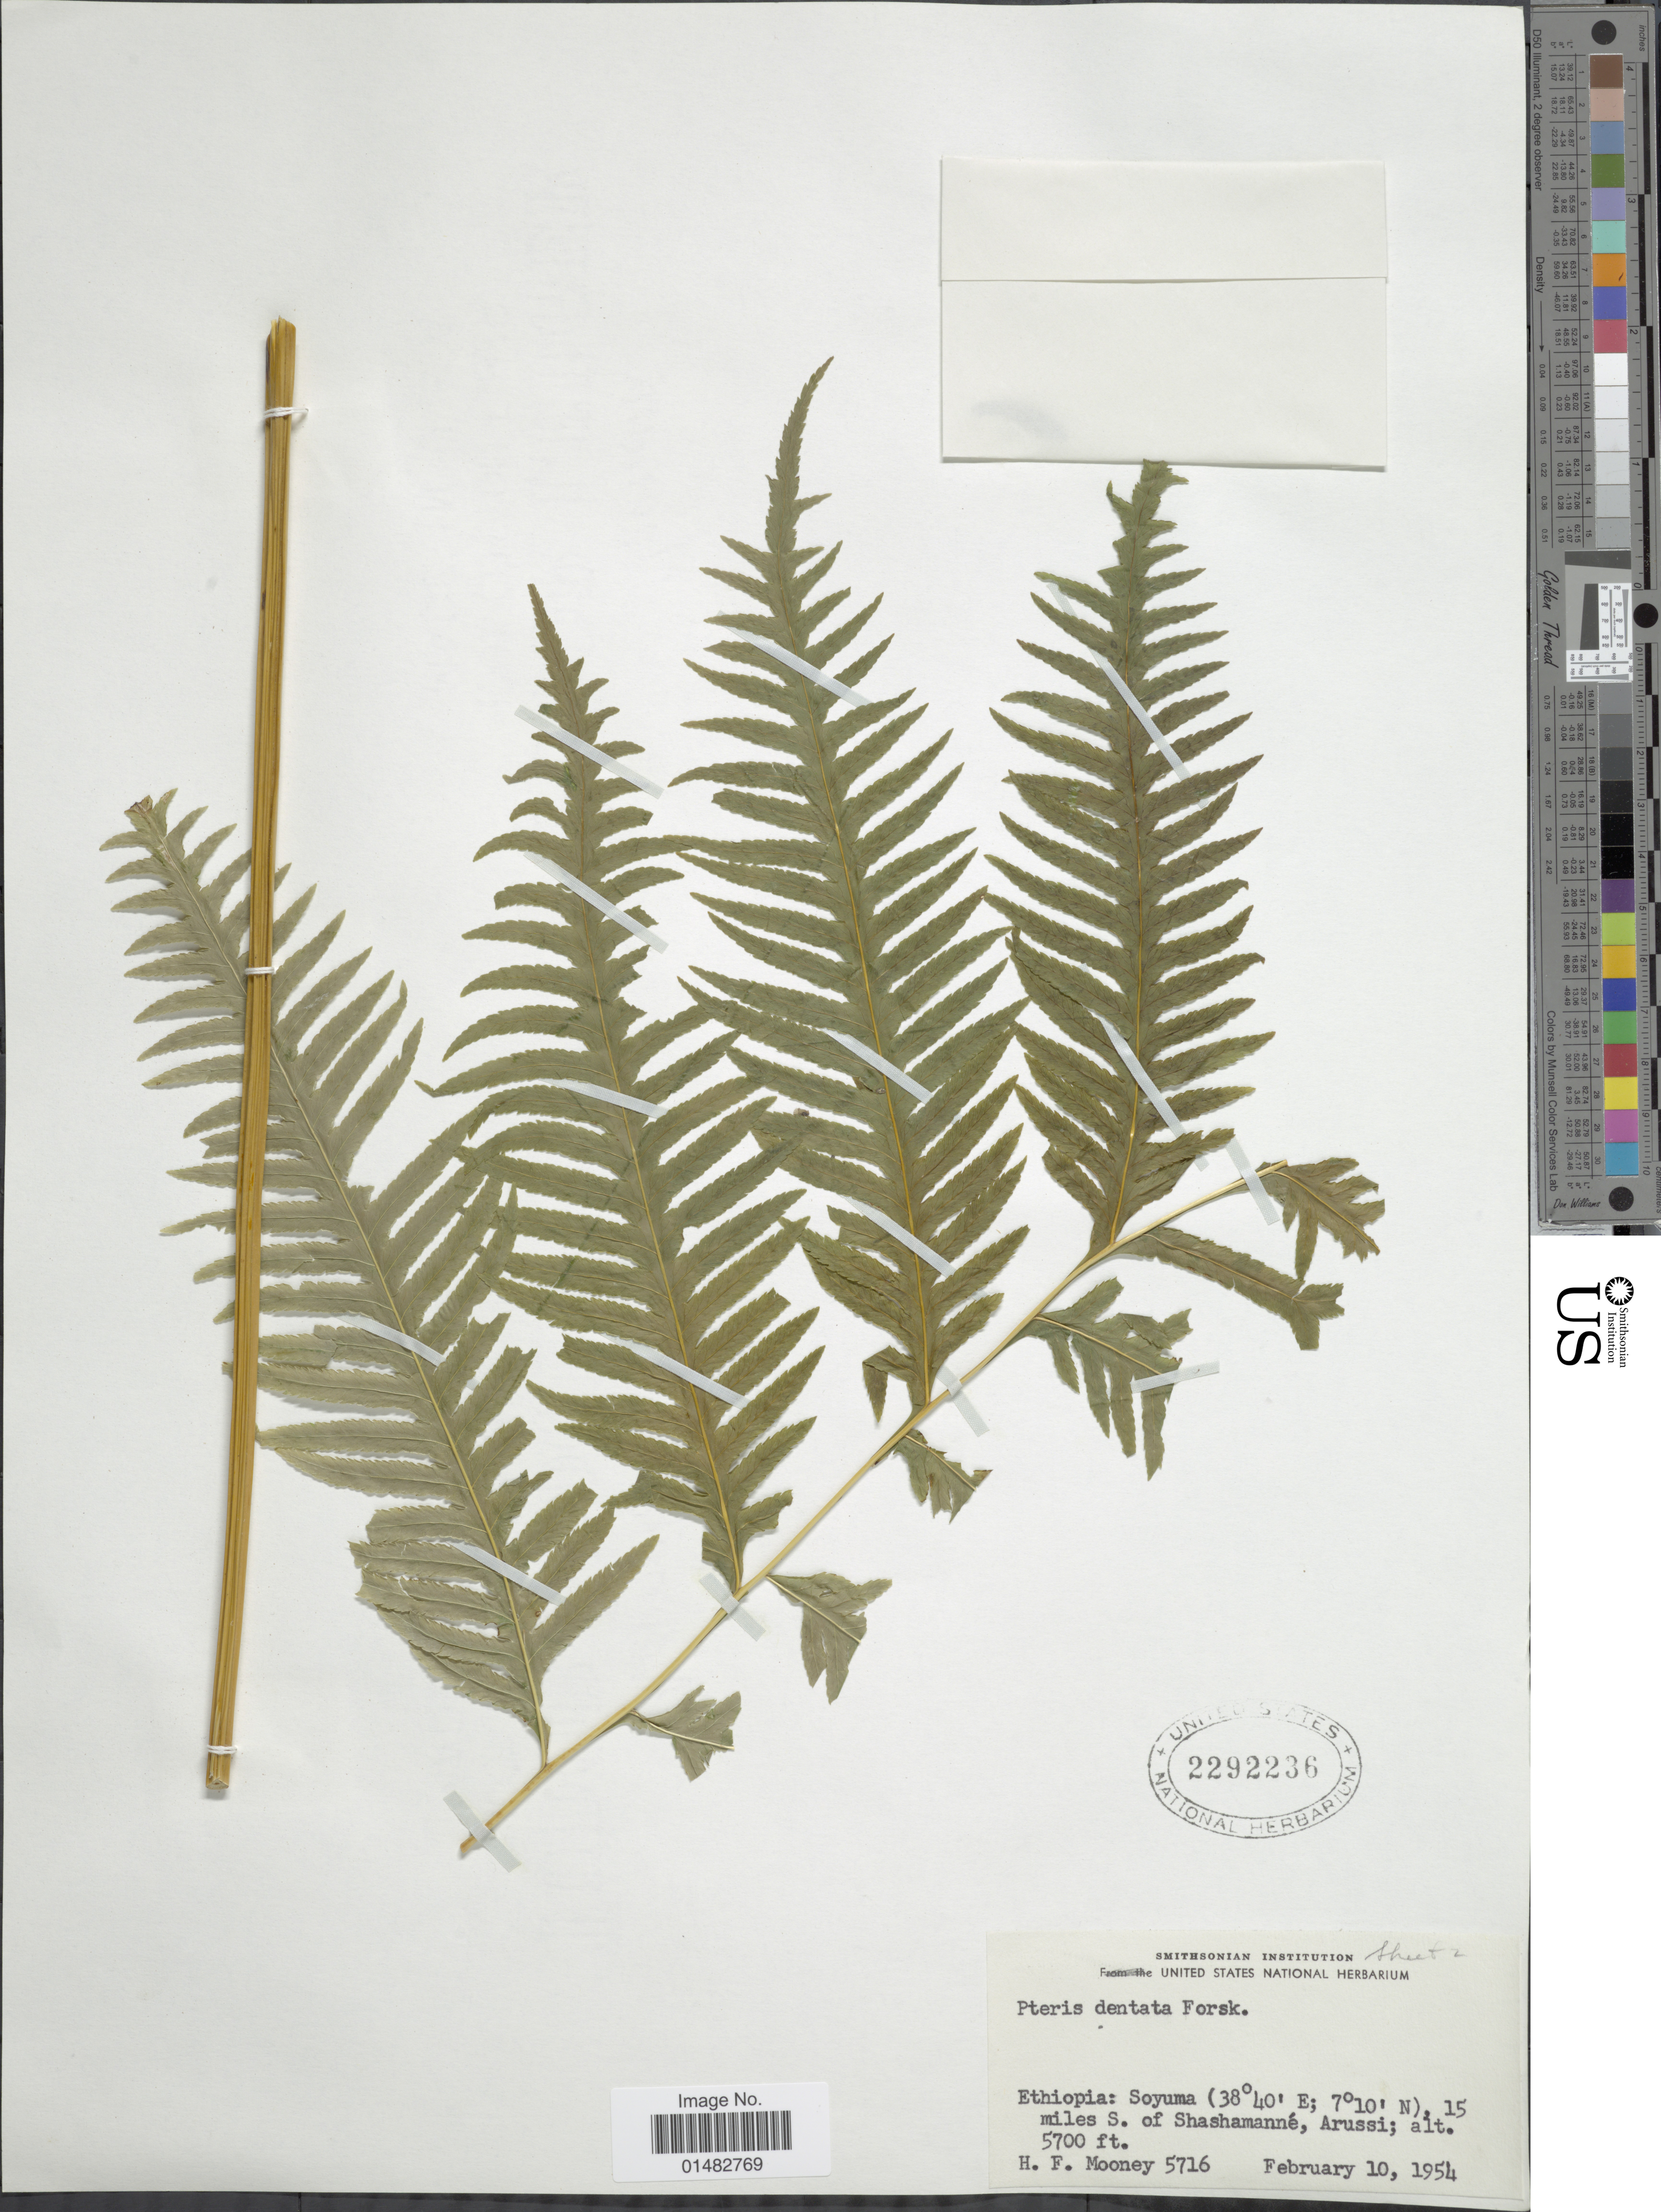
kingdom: Plantae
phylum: Tracheophyta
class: Polypodiopsida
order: Polypodiales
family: Pteridaceae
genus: Pteris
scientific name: Pteris dentata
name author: Forssk.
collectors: H. Mooney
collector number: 5716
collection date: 1954-02-10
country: Ethiopia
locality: Ethiopia, Soyuma, 15 miles S. of Shashamanné, Arussi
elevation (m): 1737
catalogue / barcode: US 2292236